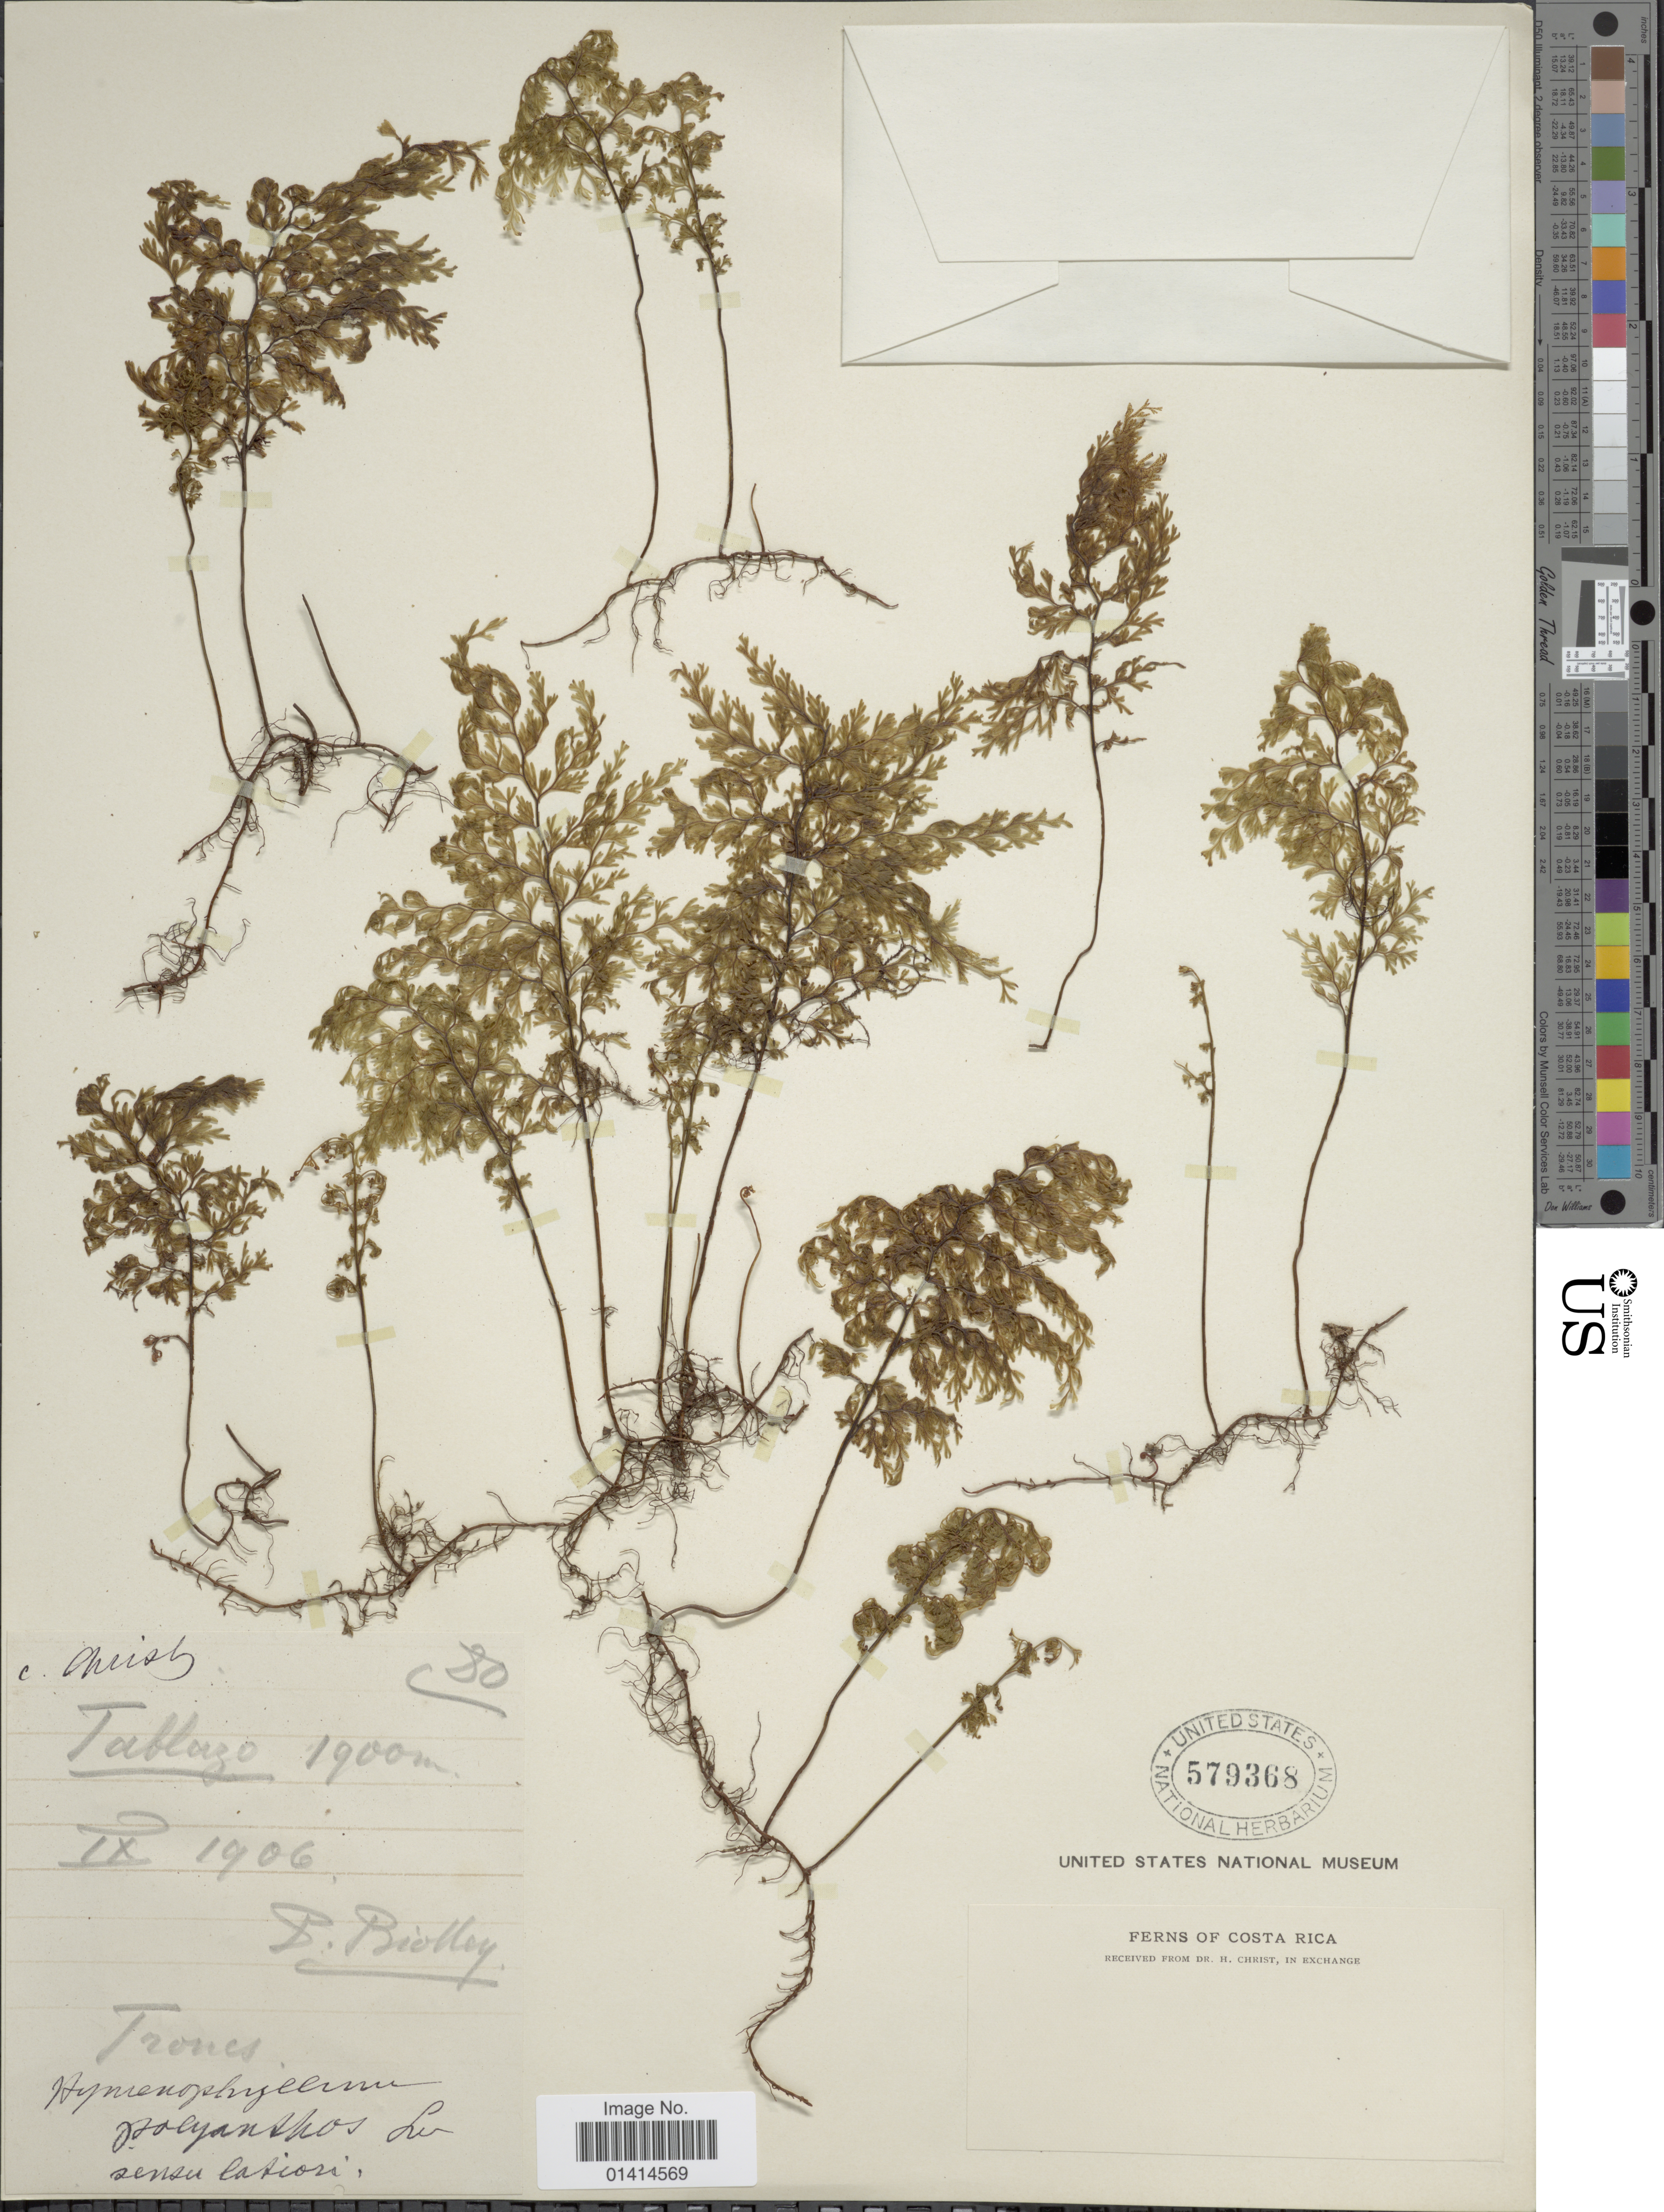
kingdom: Plantae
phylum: Tracheophyta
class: Polypodiopsida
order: Hymenophyllales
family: Hymenophyllaceae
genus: Hymenophyllum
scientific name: Hymenophyllum polyanthos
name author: (Sw.) Sw.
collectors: P. Biolley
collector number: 80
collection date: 1906-09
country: Costa Rica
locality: Tablazo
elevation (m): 1900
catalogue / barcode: US 579368